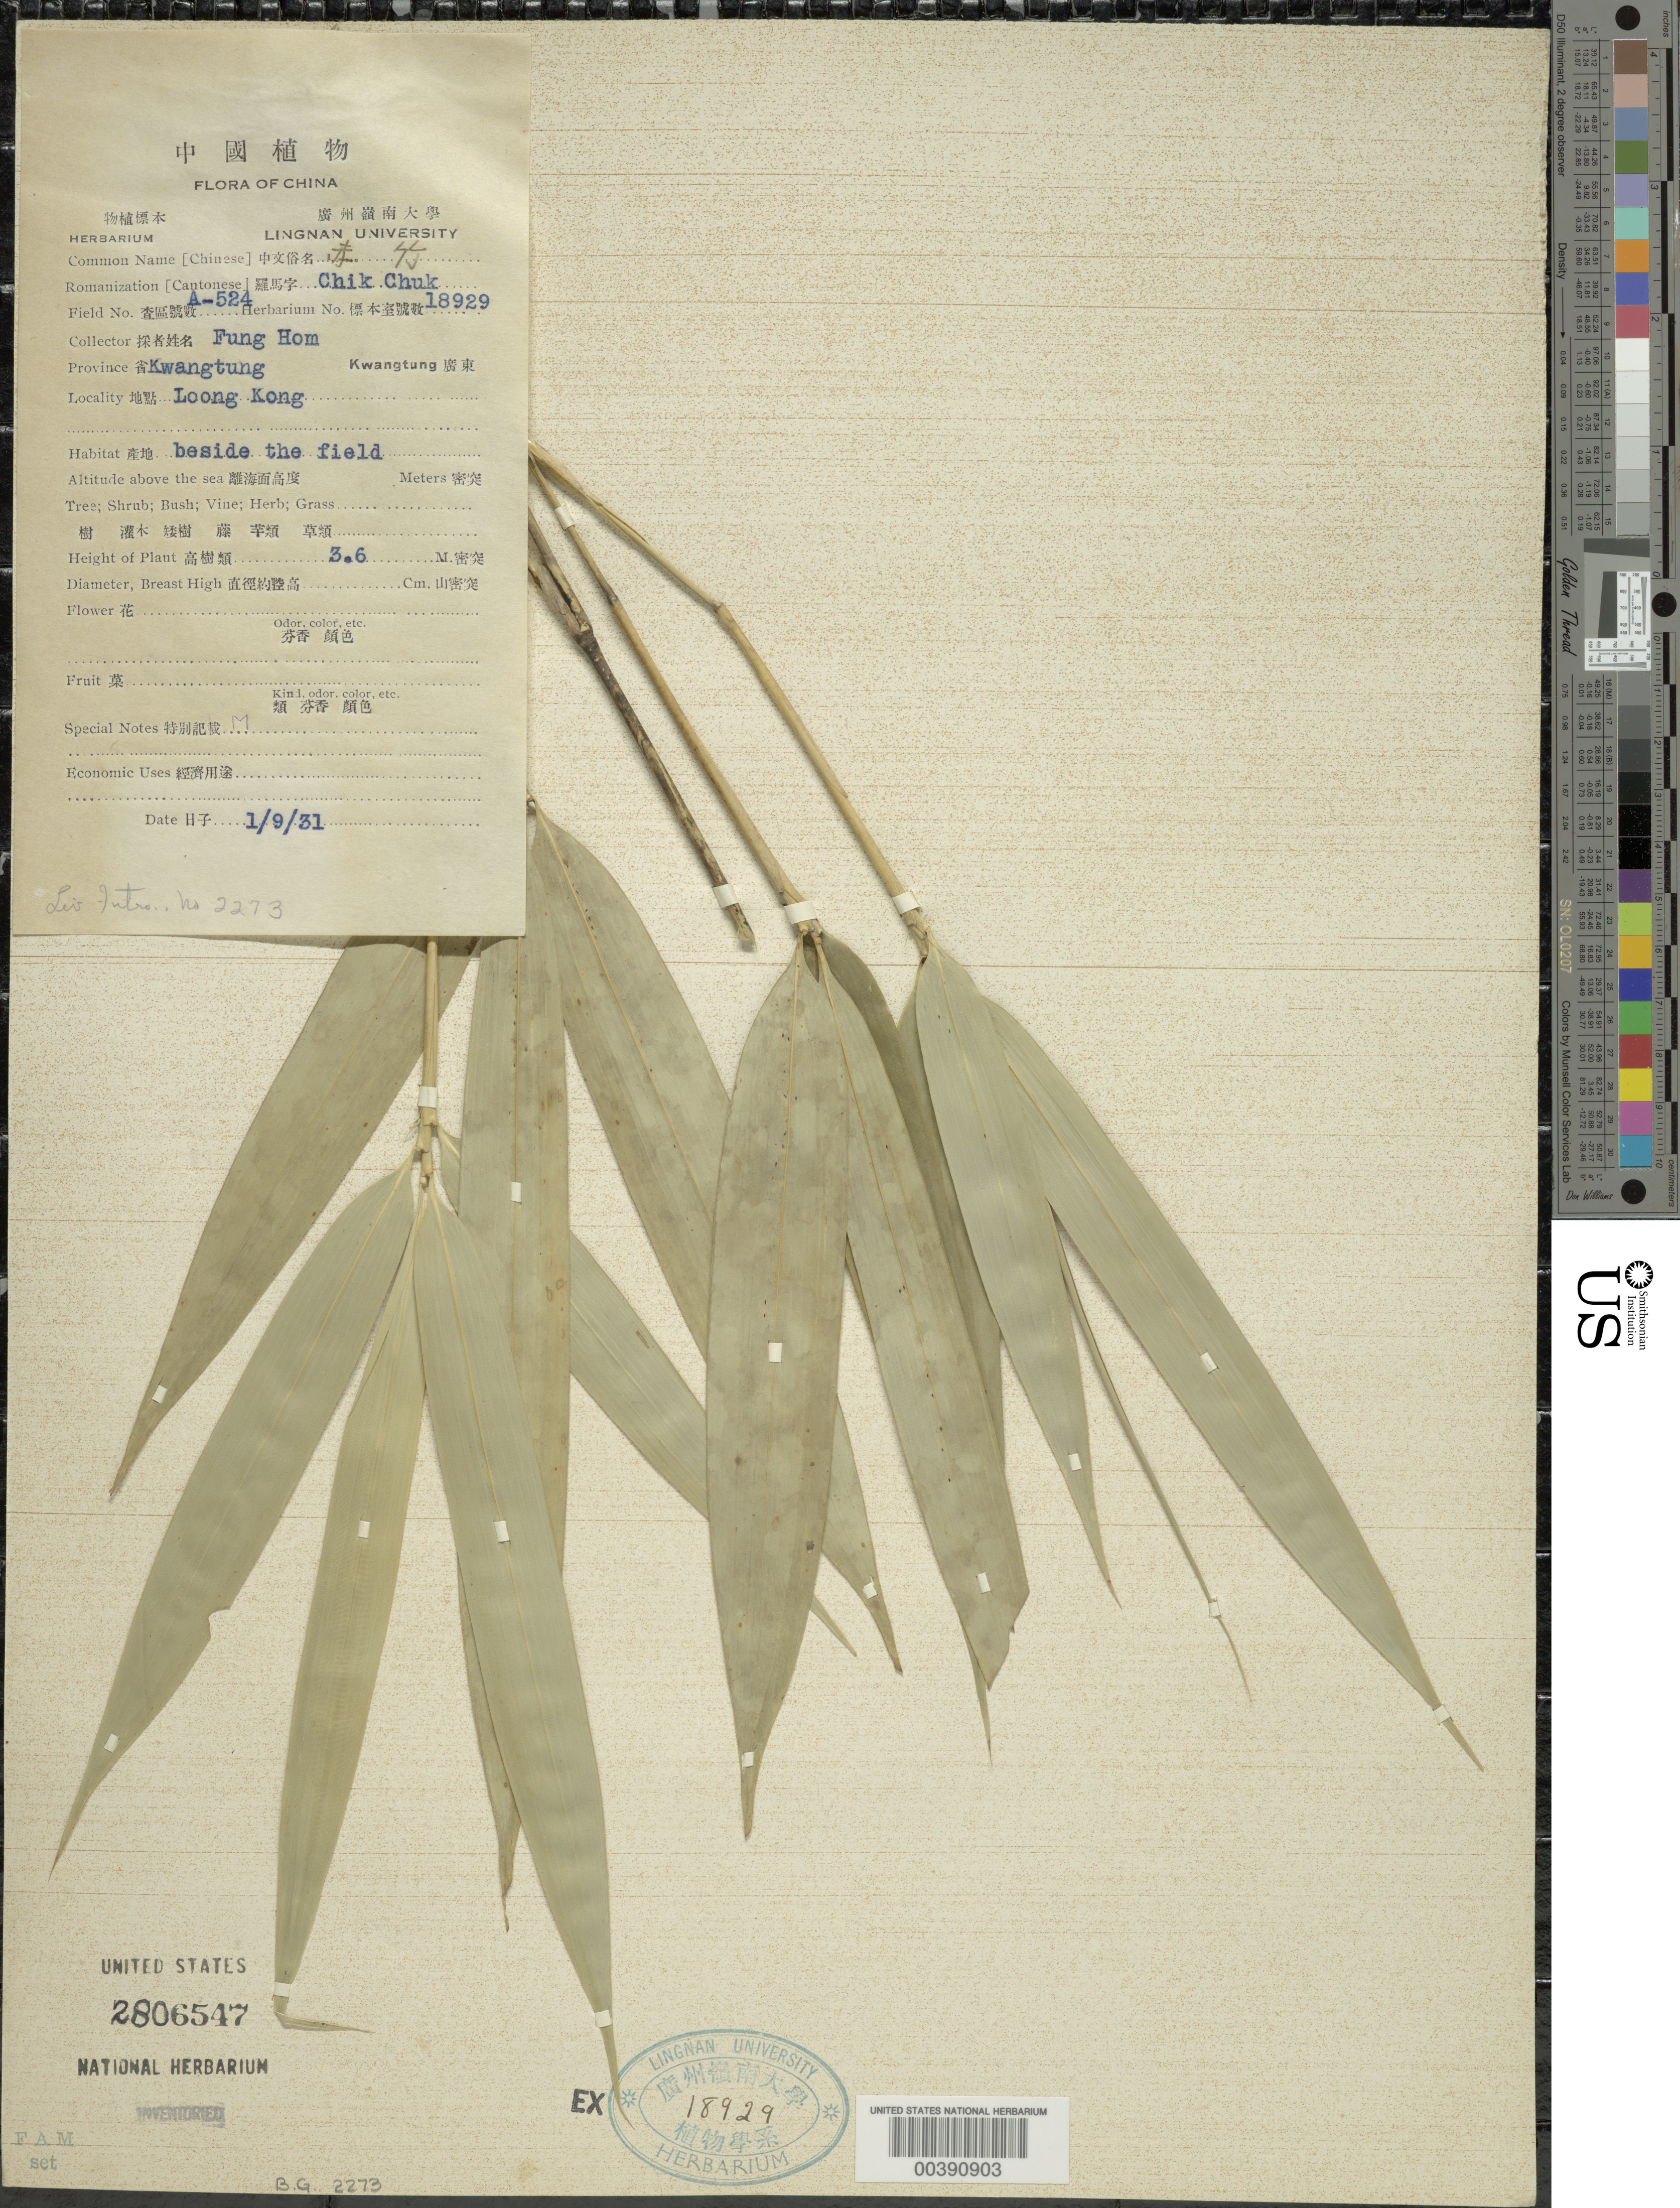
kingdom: Plantae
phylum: Tracheophyta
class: Liliopsida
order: Poales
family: Poaceae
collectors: H. L. Fung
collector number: A-524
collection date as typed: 09 Jan 1931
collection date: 1931-01-09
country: China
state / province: Guangdong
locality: Loong kong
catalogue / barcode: US 2806547